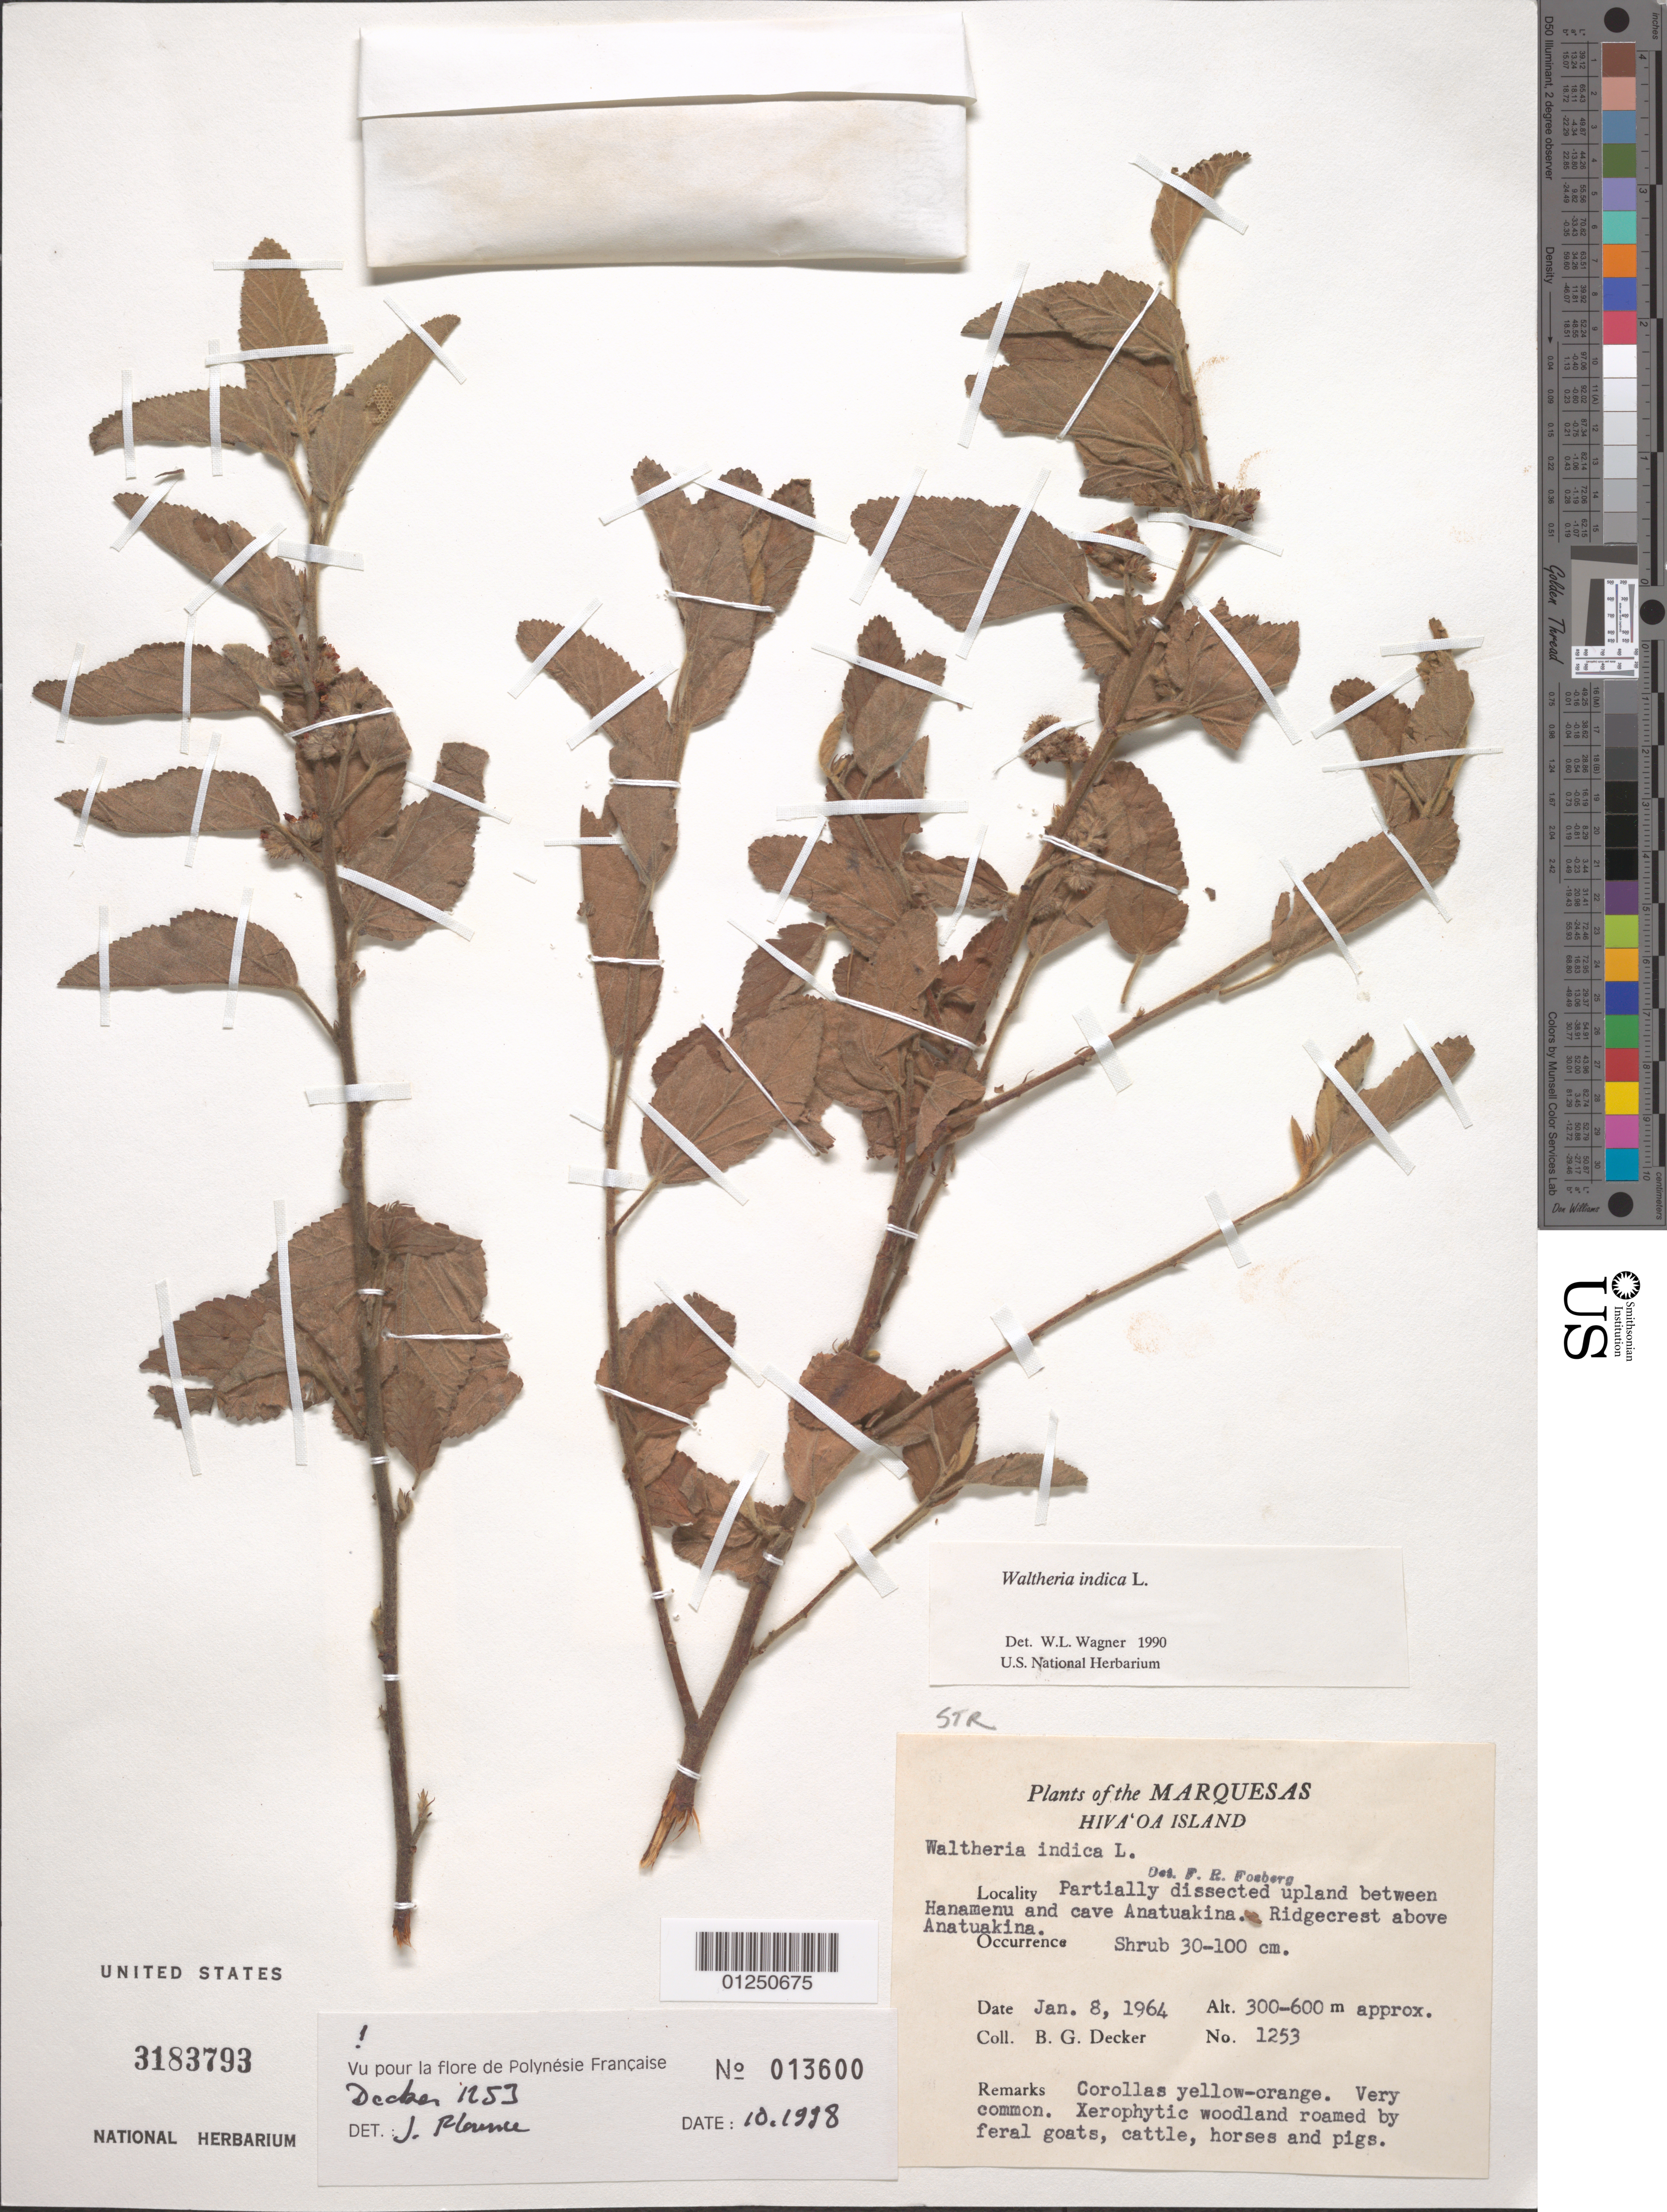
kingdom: Plantae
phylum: Tracheophyta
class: Magnoliopsida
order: Malvales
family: Malvaceae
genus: Waltheria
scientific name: Waltheria indica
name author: L.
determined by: Wagner, W. L., (BOT), Smithsonian Institution - National Museum of Natural History (UNITED STATES)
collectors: B. G. Decker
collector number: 1253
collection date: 1964-01-08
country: French Polynesia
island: Hiva Oa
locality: between Hanamenu and cave Anatuakina, ridgecrest above Anatuakina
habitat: Very common, xerophytic woodland roamed by feral goats, cattle, horses and pigs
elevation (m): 300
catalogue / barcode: US 3183793